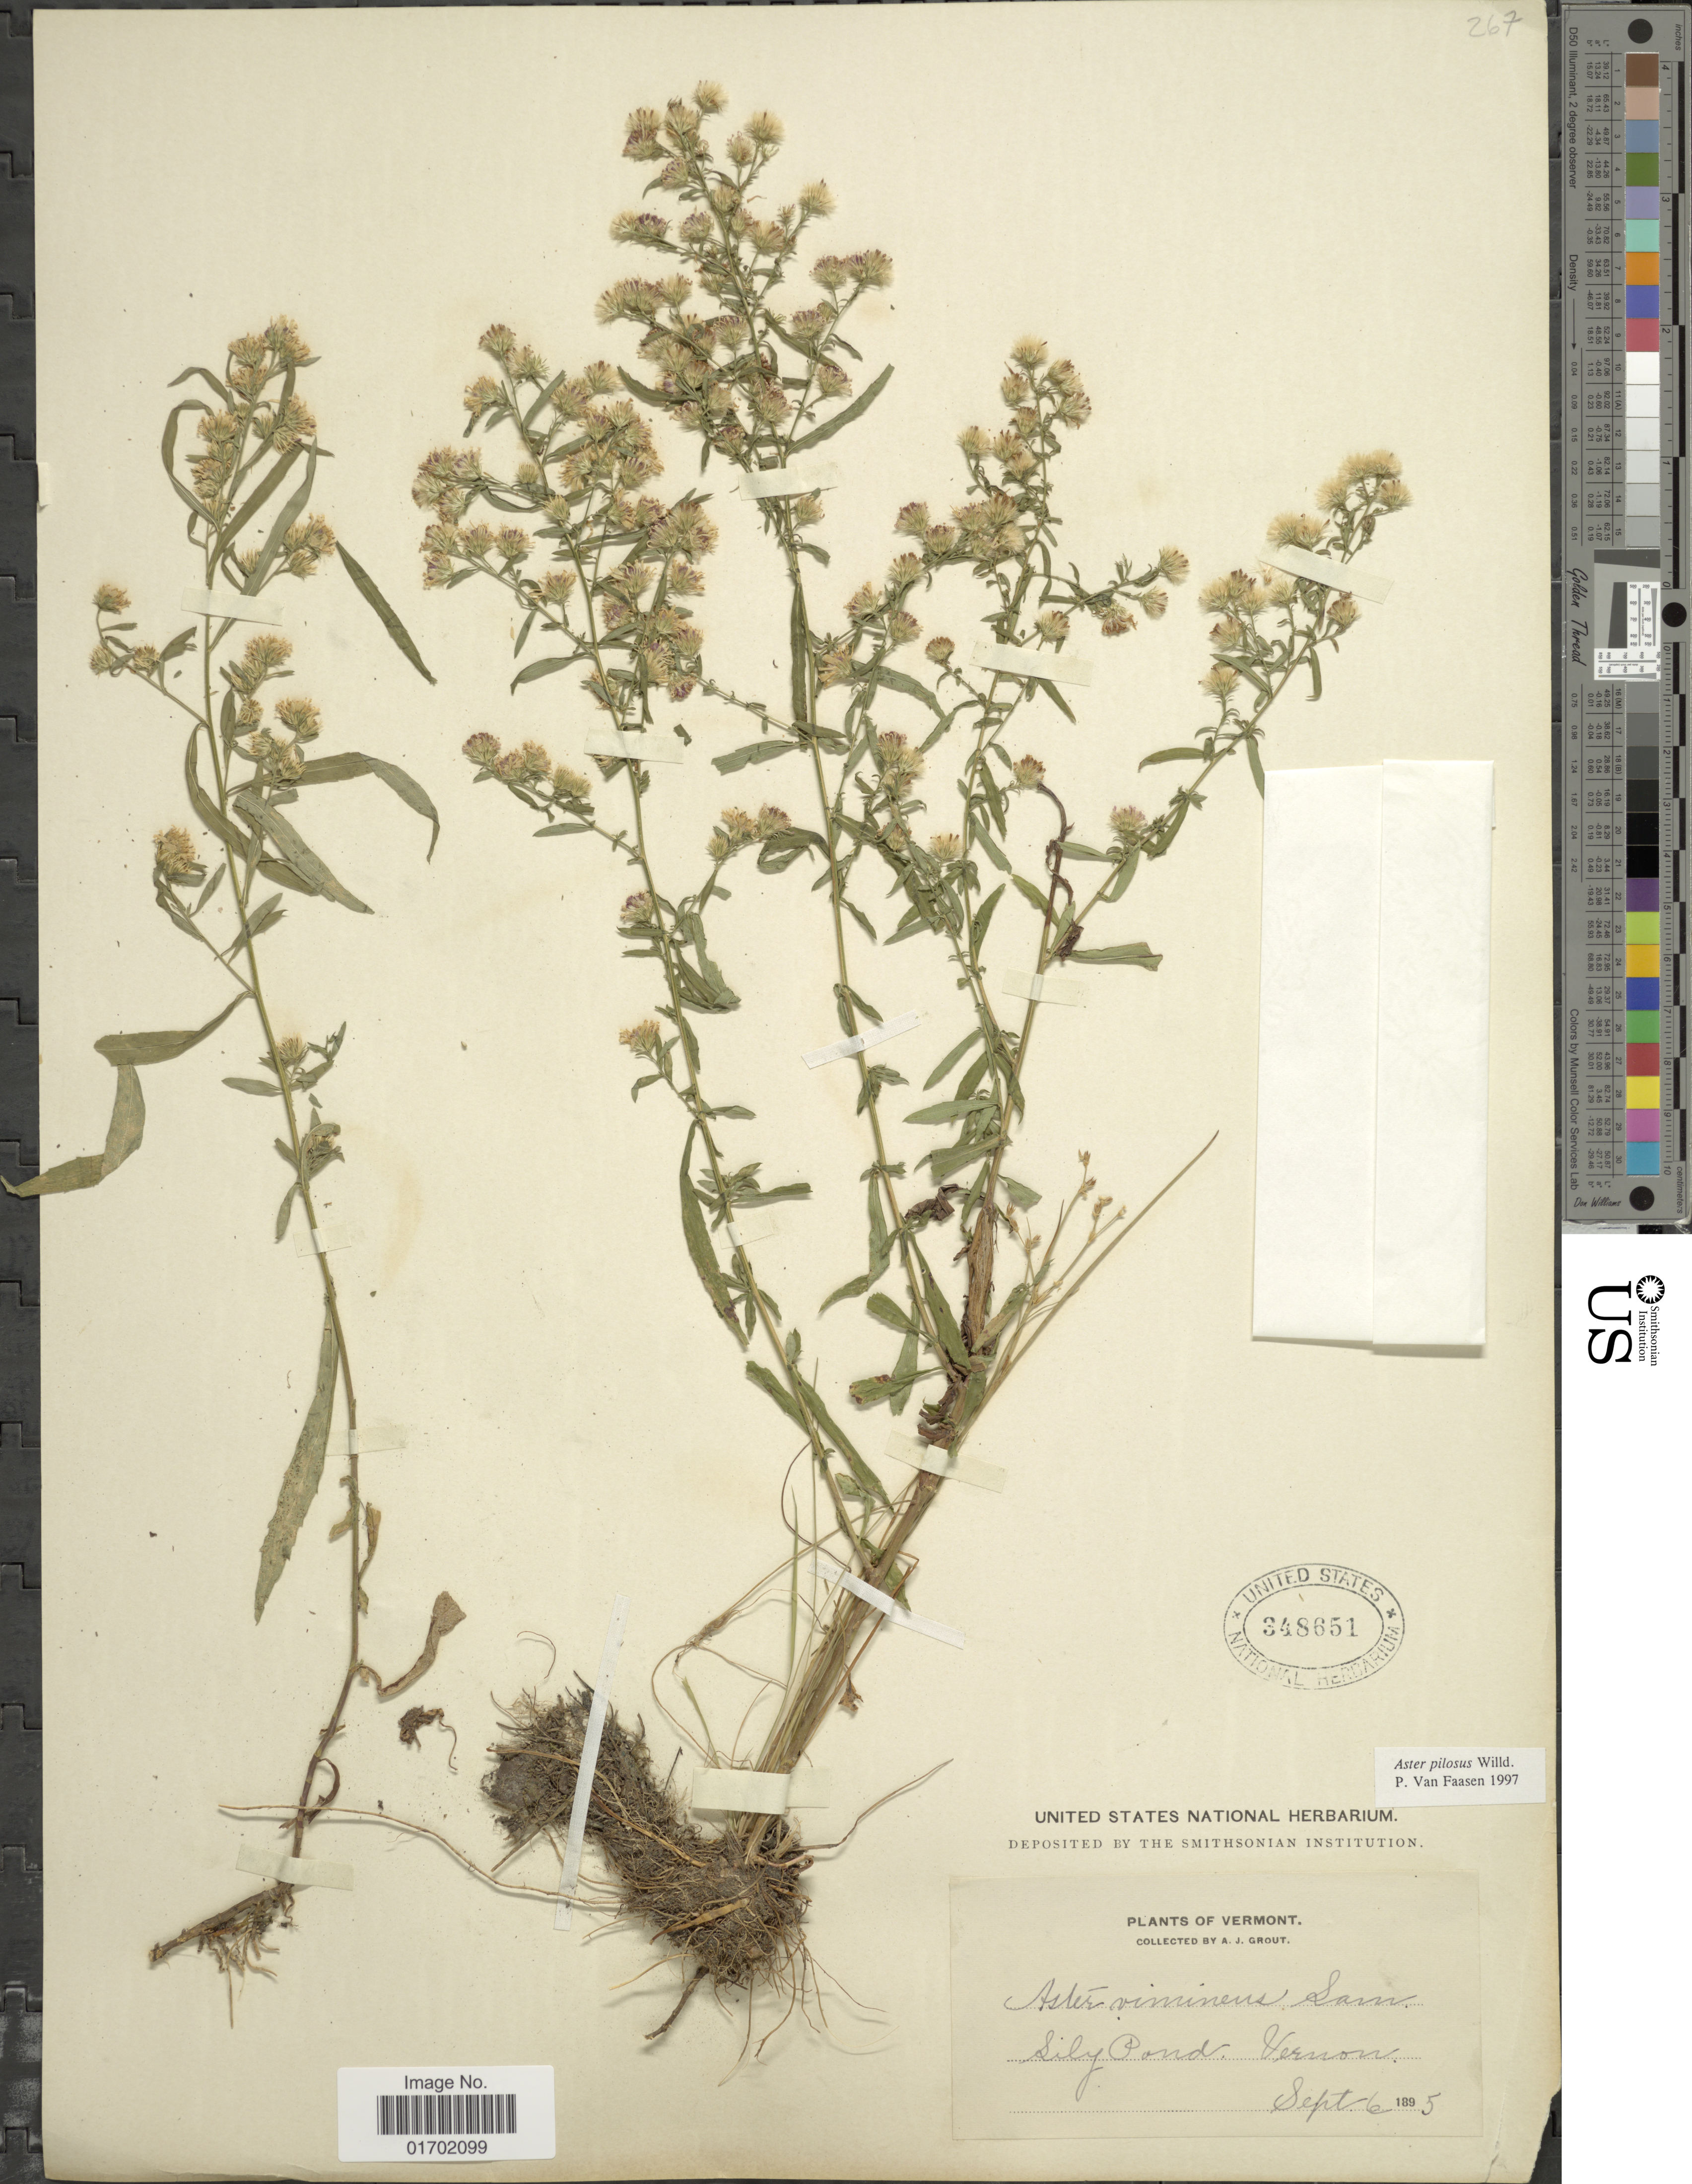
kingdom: Plantae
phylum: Tracheophyta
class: Magnoliopsida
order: Asterales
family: Asteraceae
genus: Symphyotrichum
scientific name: Symphyotrichum pilosum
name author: (Willd.) G.L. Nesom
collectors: A. J. Grout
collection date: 1895-09-06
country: United States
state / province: Vermont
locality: Sily Pond, Vernon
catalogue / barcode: US 348651